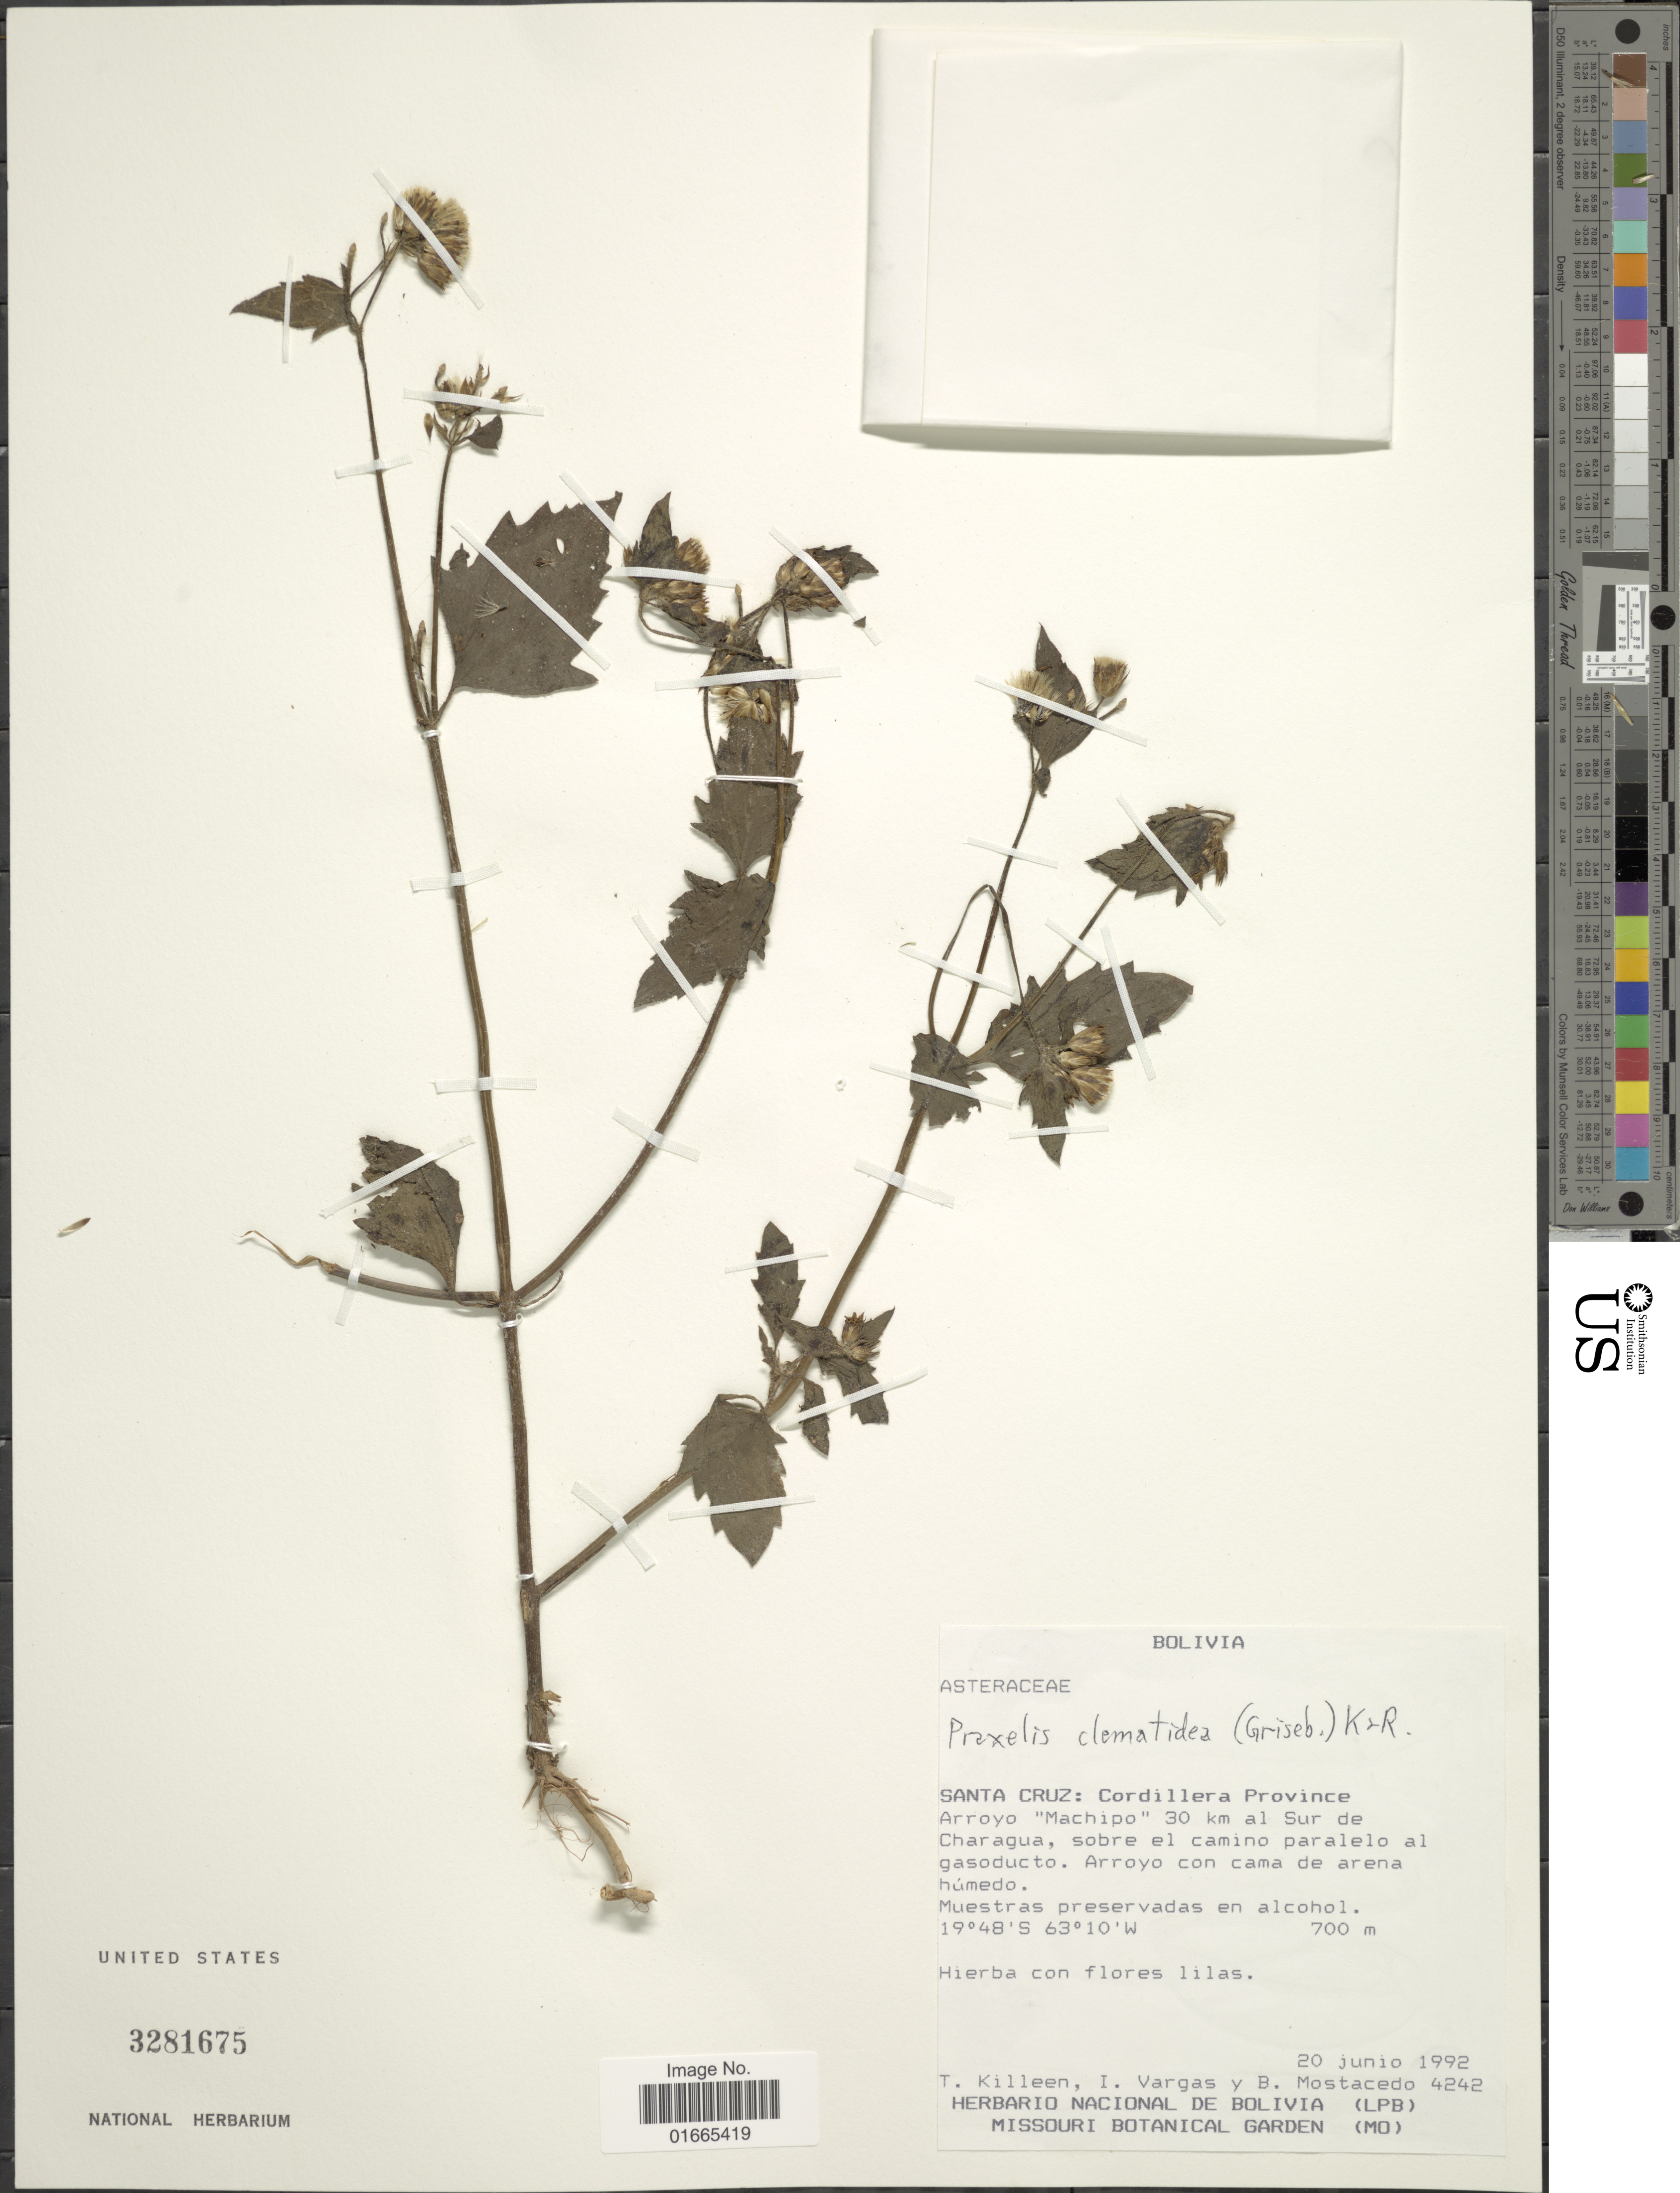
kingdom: Plantae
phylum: Tracheophyta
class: Magnoliopsida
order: Asterales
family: Asteraceae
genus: Praxelis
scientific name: Praxelis clematidea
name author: (Griseb.) R.M. King & H. Rob.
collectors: T. J. Killeen, I. Vargas & B. Mostacedo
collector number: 4242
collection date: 1992-06-20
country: Bolivia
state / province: Santa Cruz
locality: Santa Cruz: Cordillera Province, Arroyo "Machipo" 30 km al Sur de Charagua, sobre el camino paralelo al gasoducto.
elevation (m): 700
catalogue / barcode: US 3281675